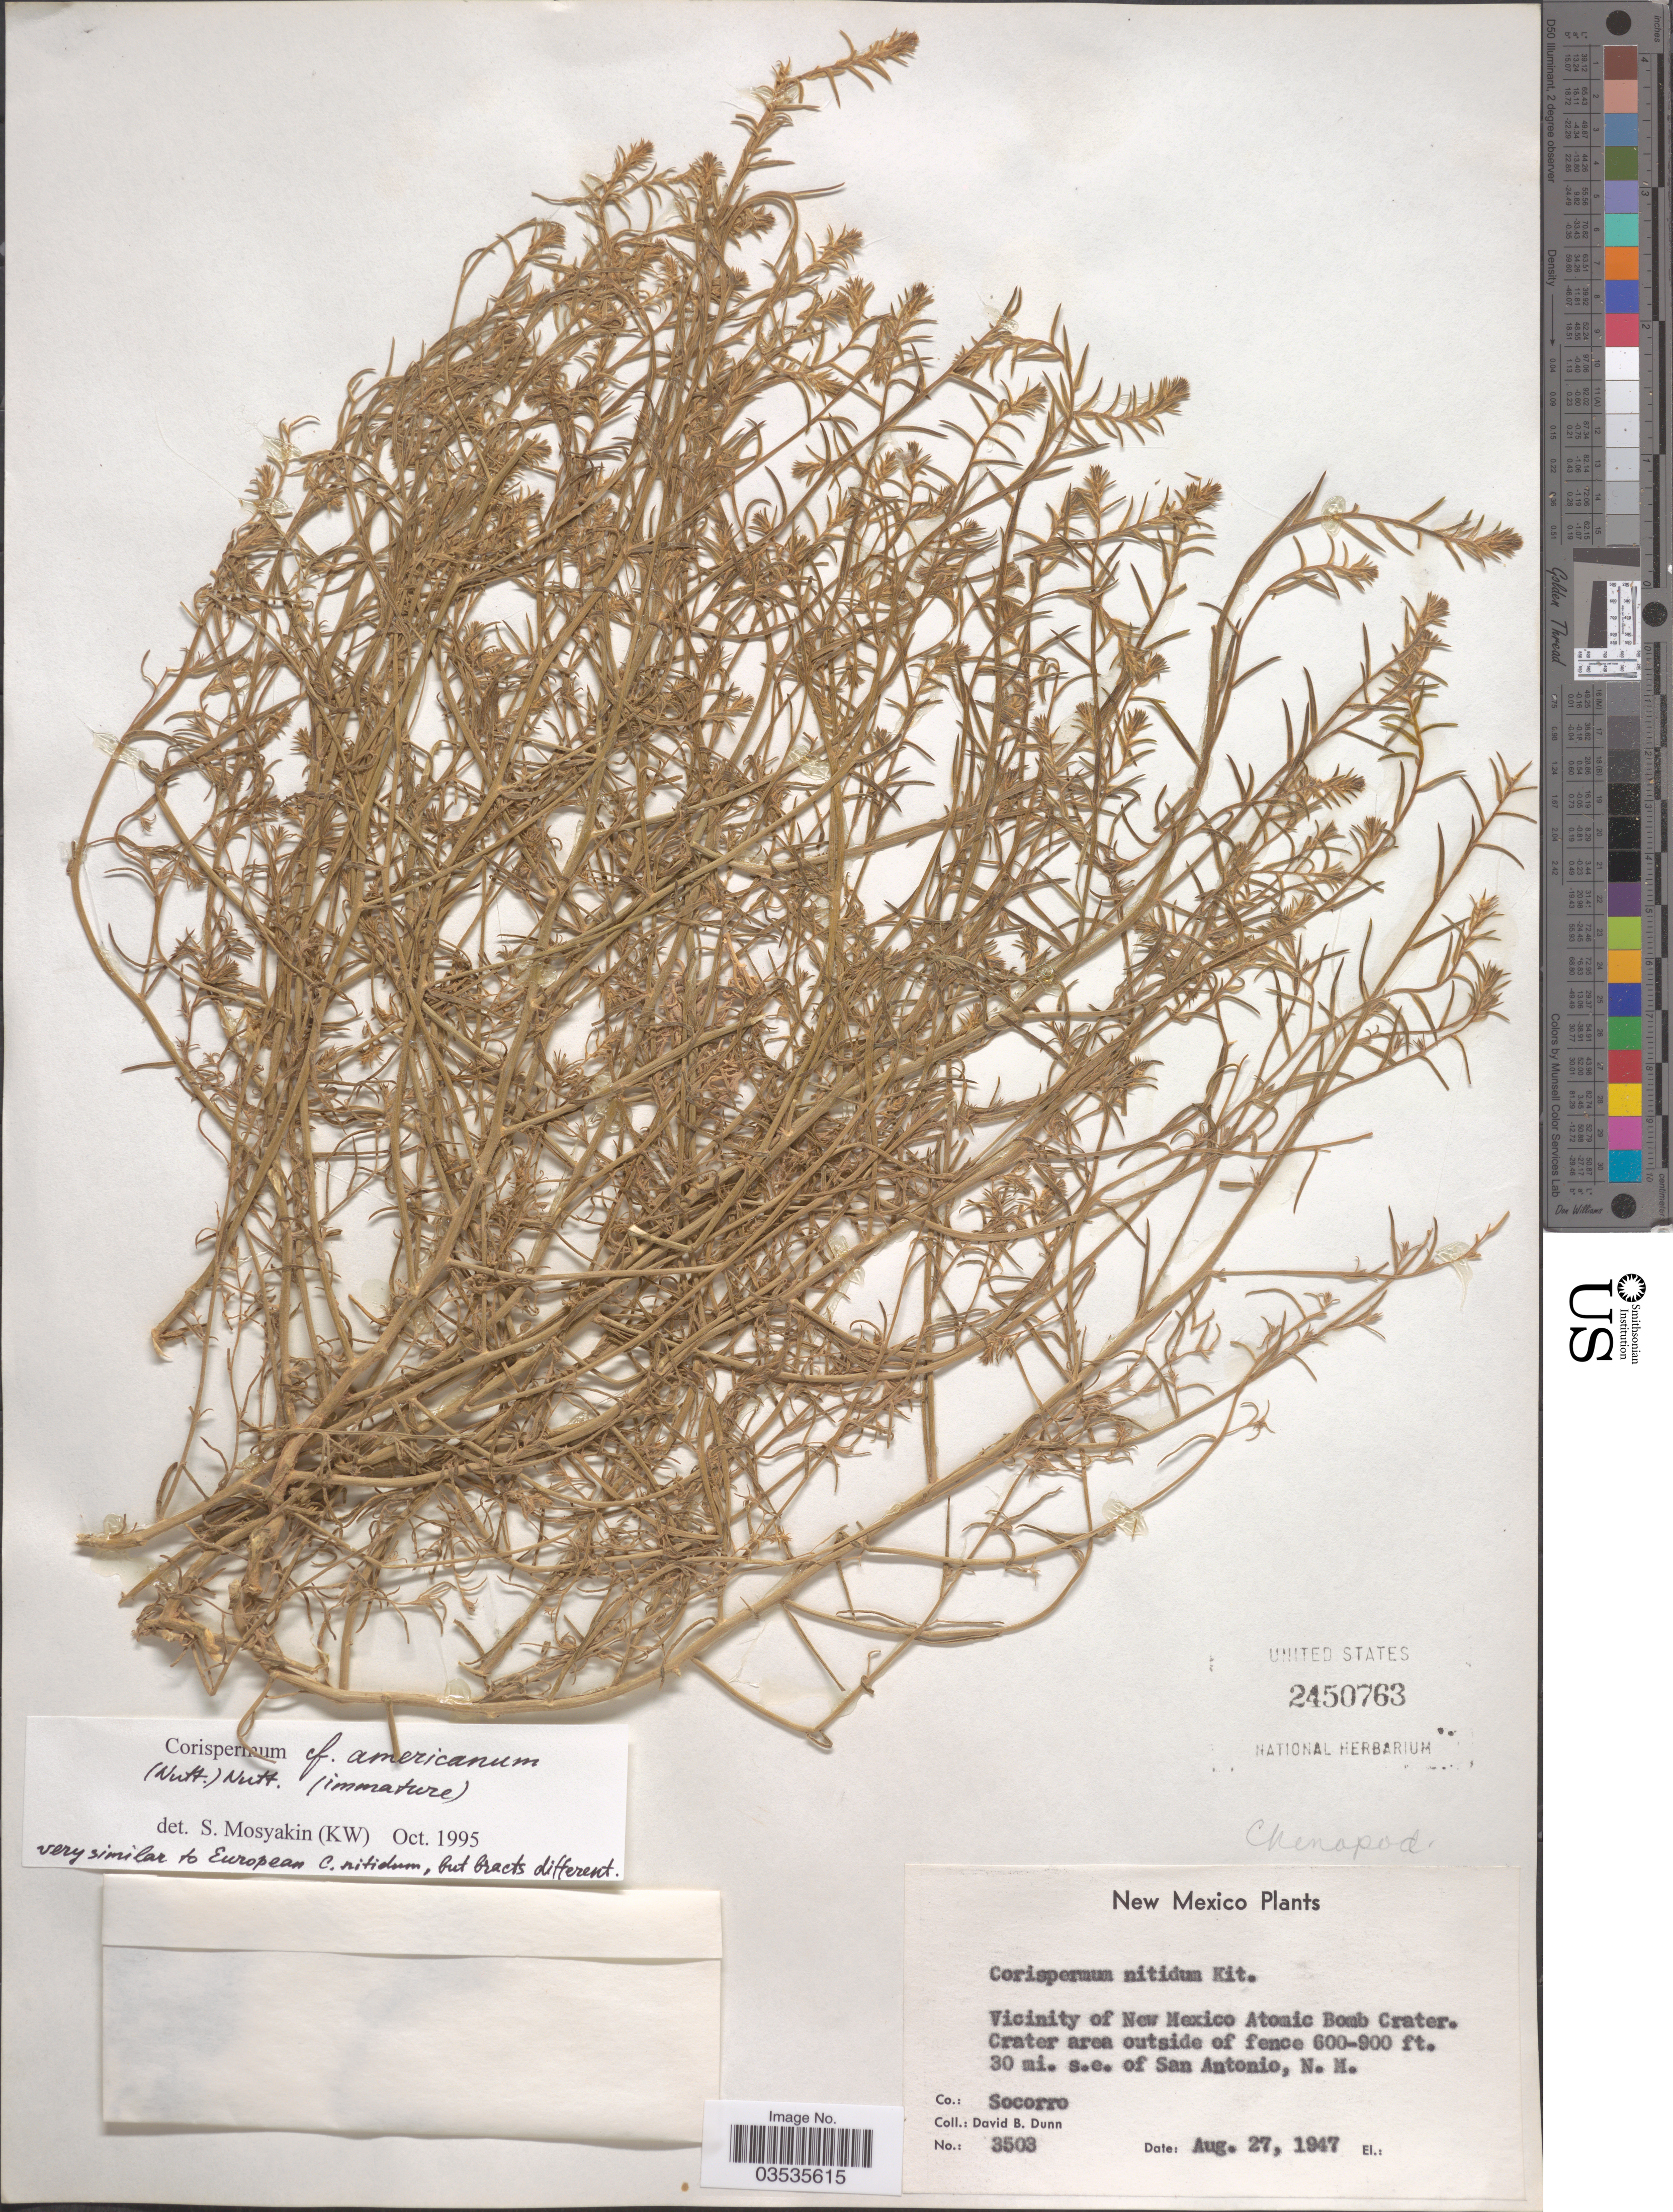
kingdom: Plantae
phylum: Tracheophyta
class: Magnoliopsida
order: Caryophyllales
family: Amaranthaceae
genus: Corispermum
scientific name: Corispermum americanum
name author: (Nutt.) Nutt.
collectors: D. B. Dunn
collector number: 3503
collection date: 1947-08-27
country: United States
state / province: New Mexico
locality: Vicinity of New Mexico Atomic Bomb Crater. Crater area outside of fence. 30 mi. s.e. of San Antonio. Co.: Socorro.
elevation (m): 183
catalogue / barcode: US 2450763